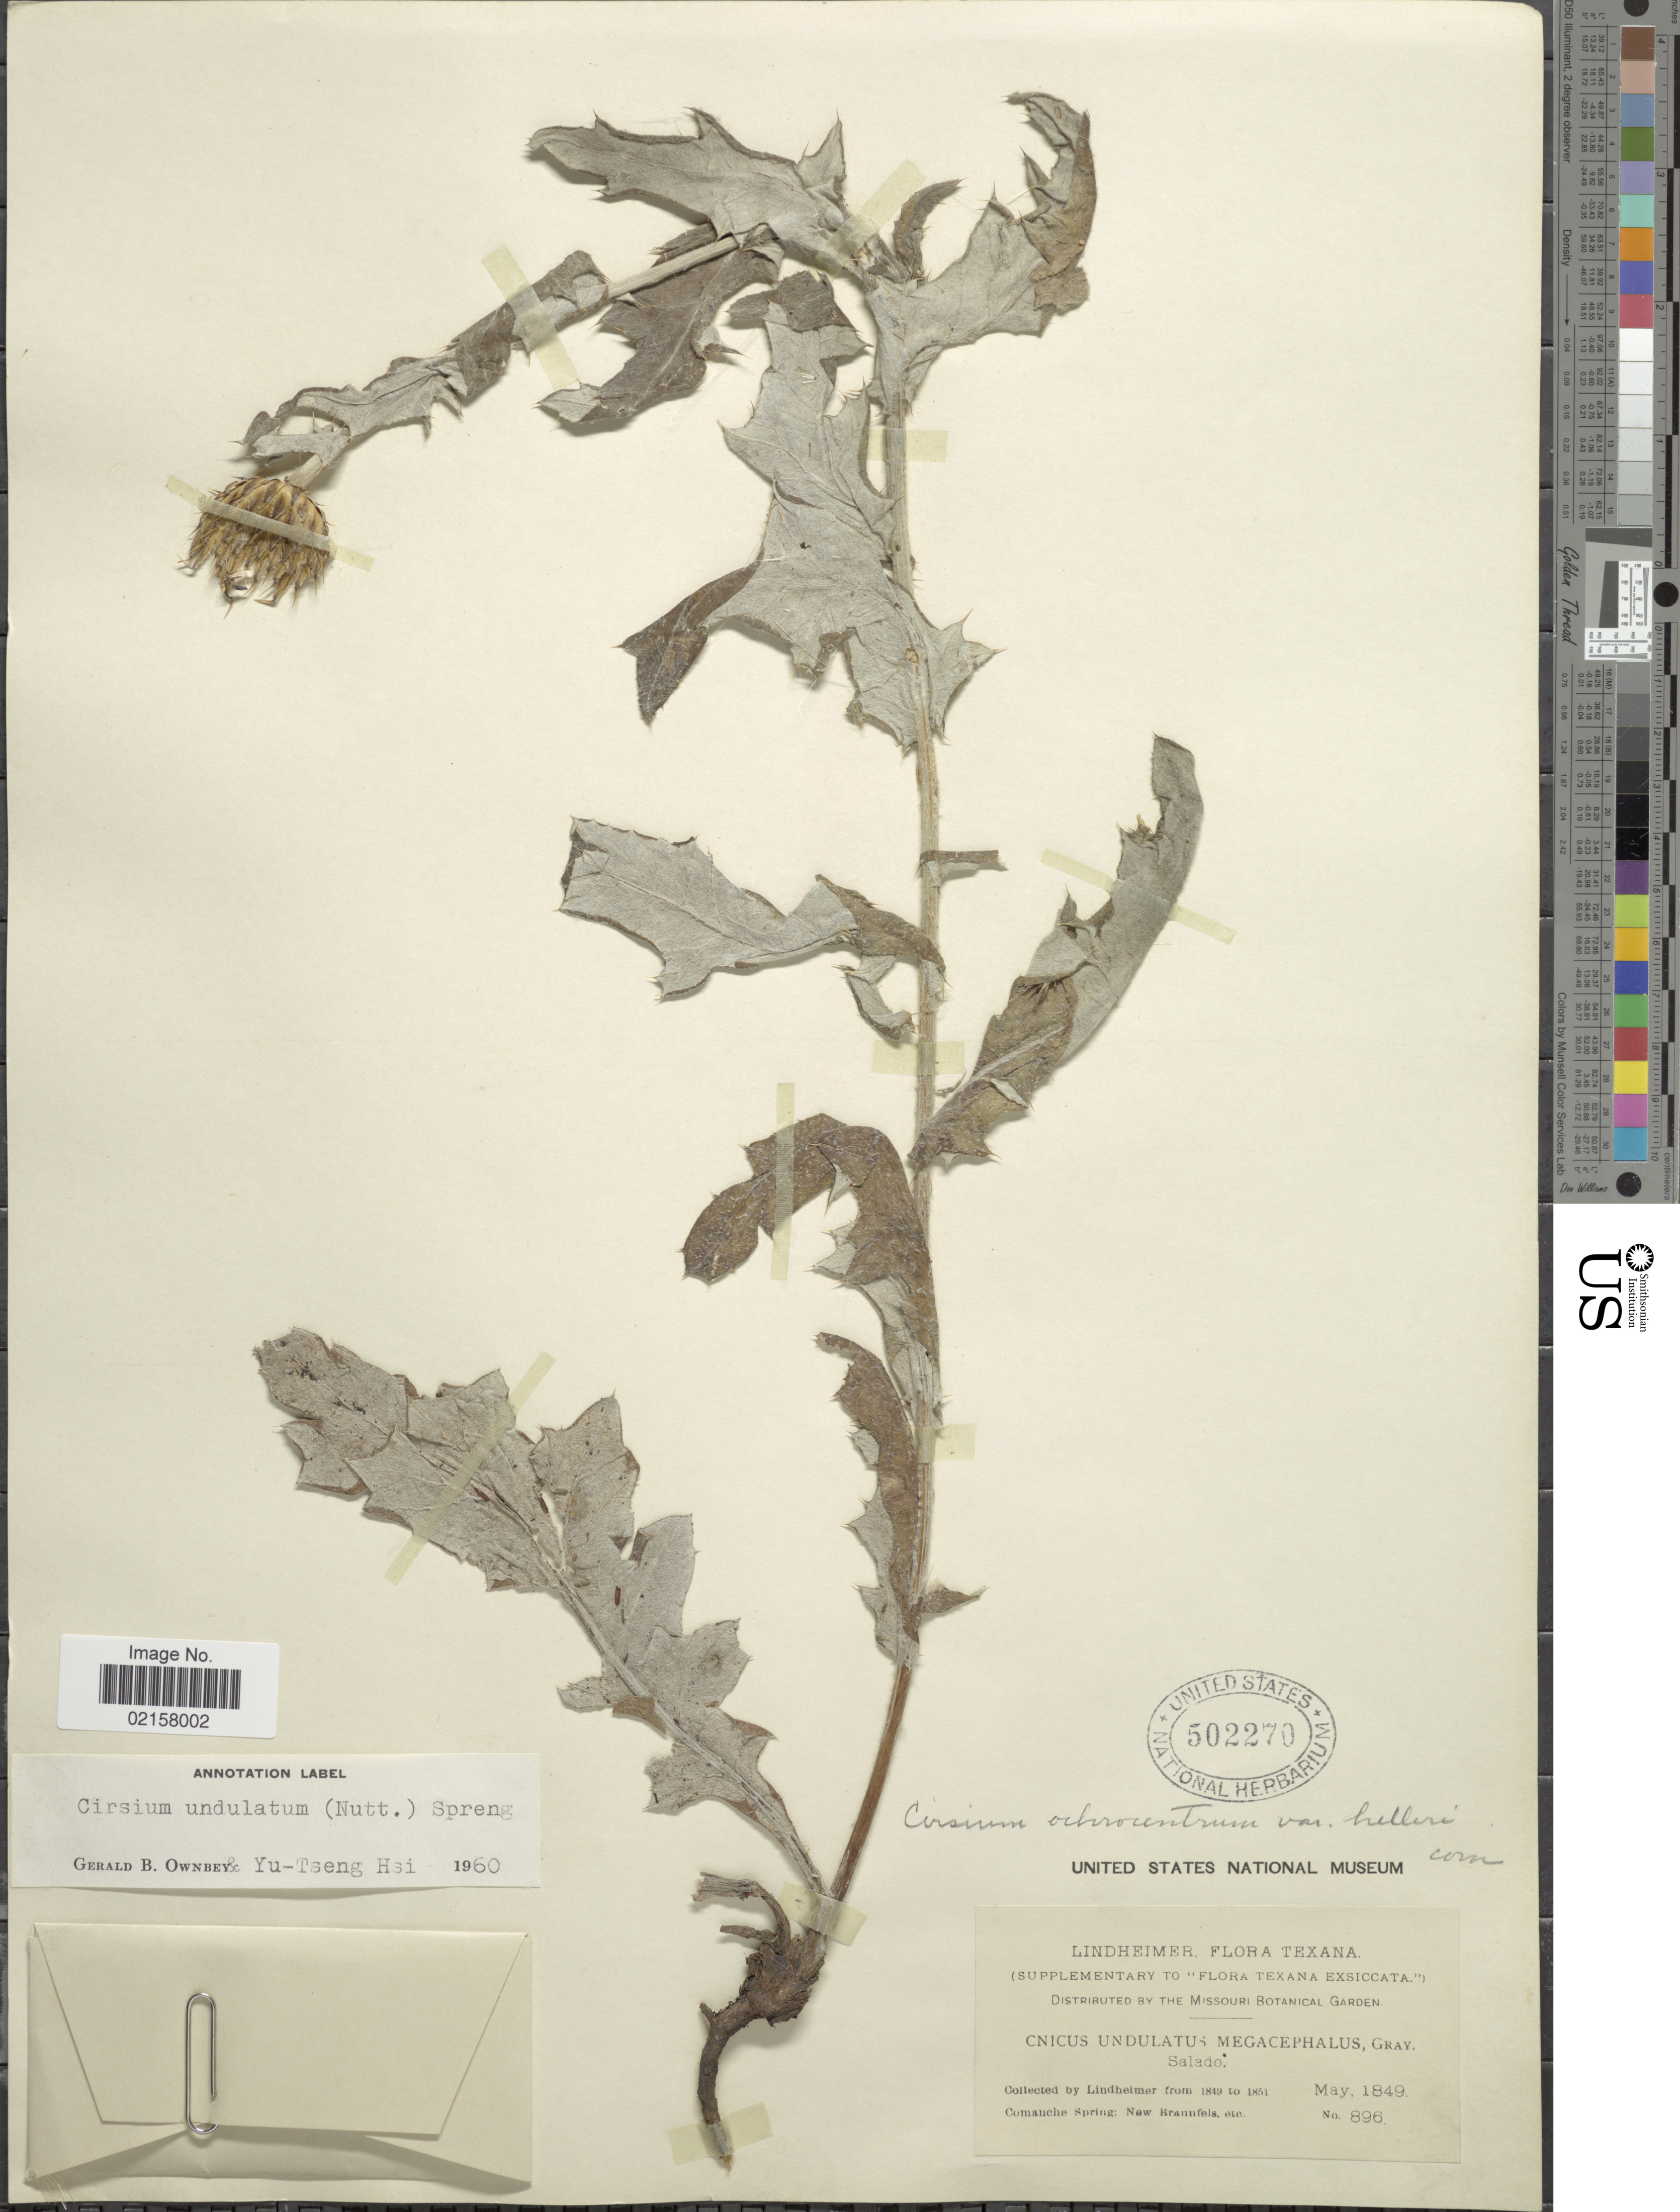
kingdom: Plantae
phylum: Tracheophyta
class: Magnoliopsida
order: Asterales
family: Asteraceae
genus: Cirsium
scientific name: Cirsium undulatum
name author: (Nutt.) Spreng.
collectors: -. Lindheimer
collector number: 896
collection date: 1849-05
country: United States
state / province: Texas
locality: Salado, Comanche Spring: New Braunfels , etc.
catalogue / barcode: US 502270